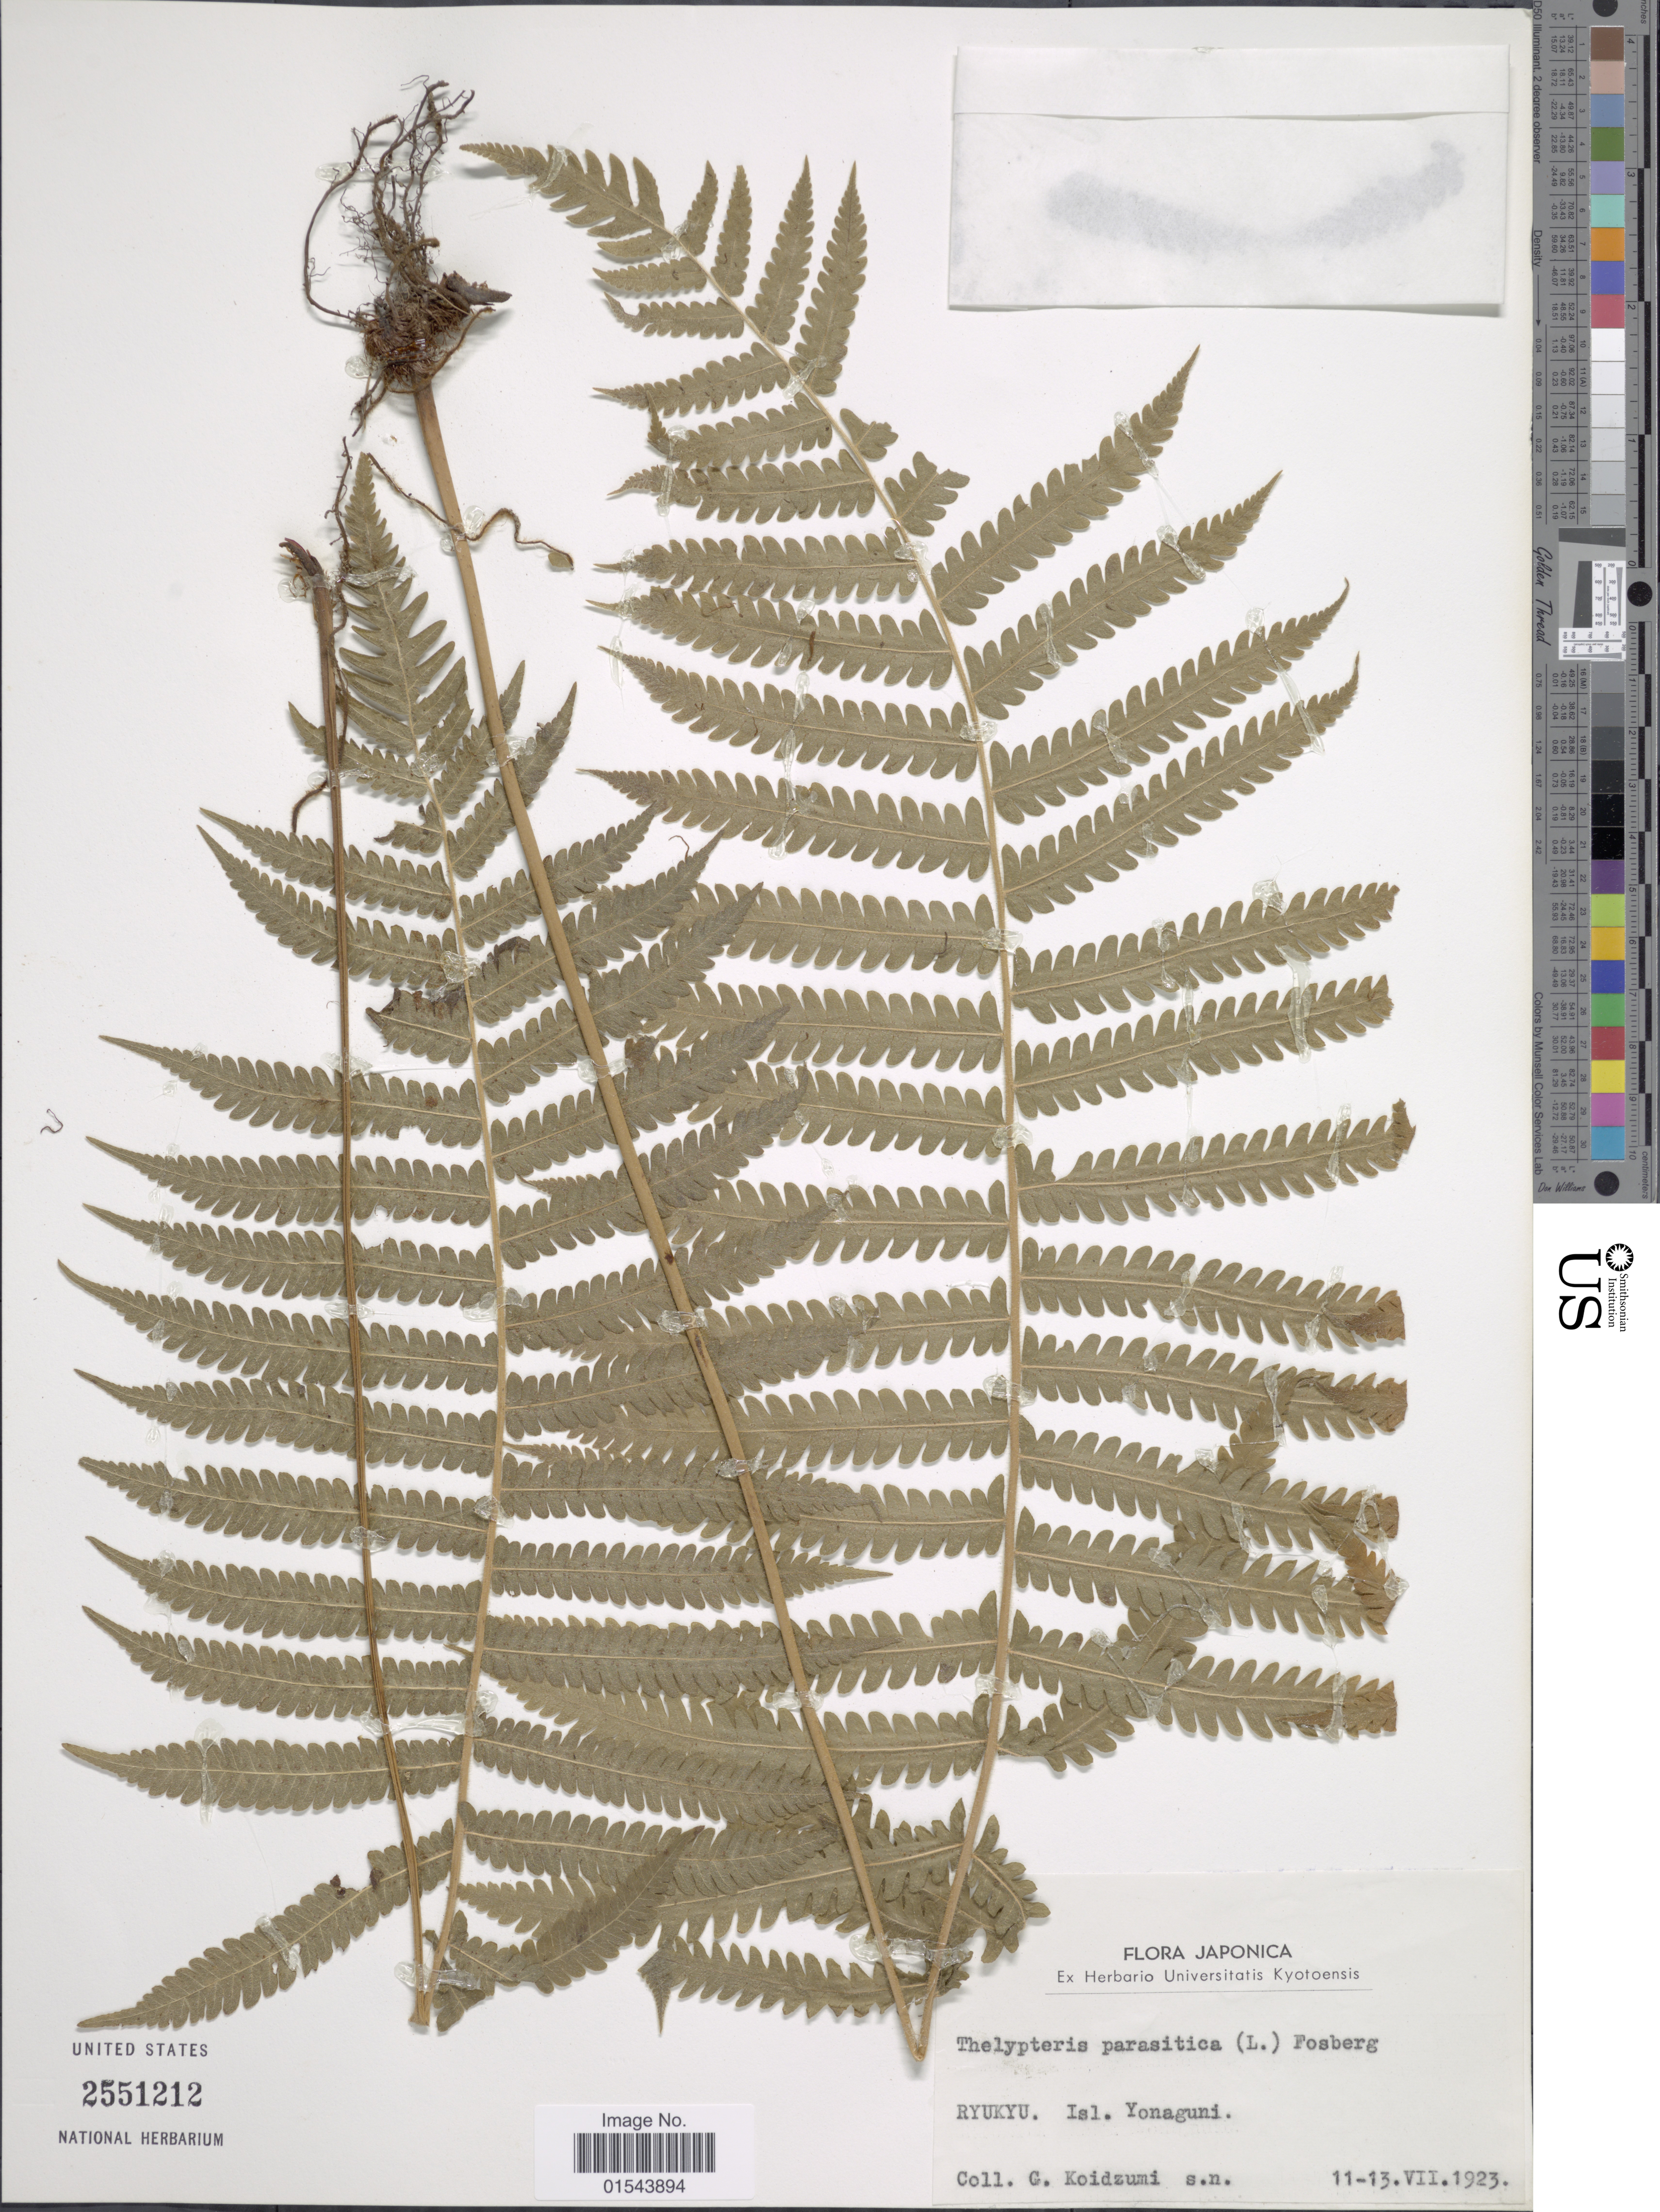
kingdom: Plantae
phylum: Tracheophyta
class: Polypodiopsida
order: Polypodiales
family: Thelypteridaceae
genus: Christella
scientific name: Christella parasitica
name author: (L.) H. Lév.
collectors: G. Koidzumi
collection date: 1923-07-11/1923-07-13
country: Japan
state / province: Okinawa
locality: Ryukyu. Isl, Yonaguni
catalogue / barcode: US 2551212